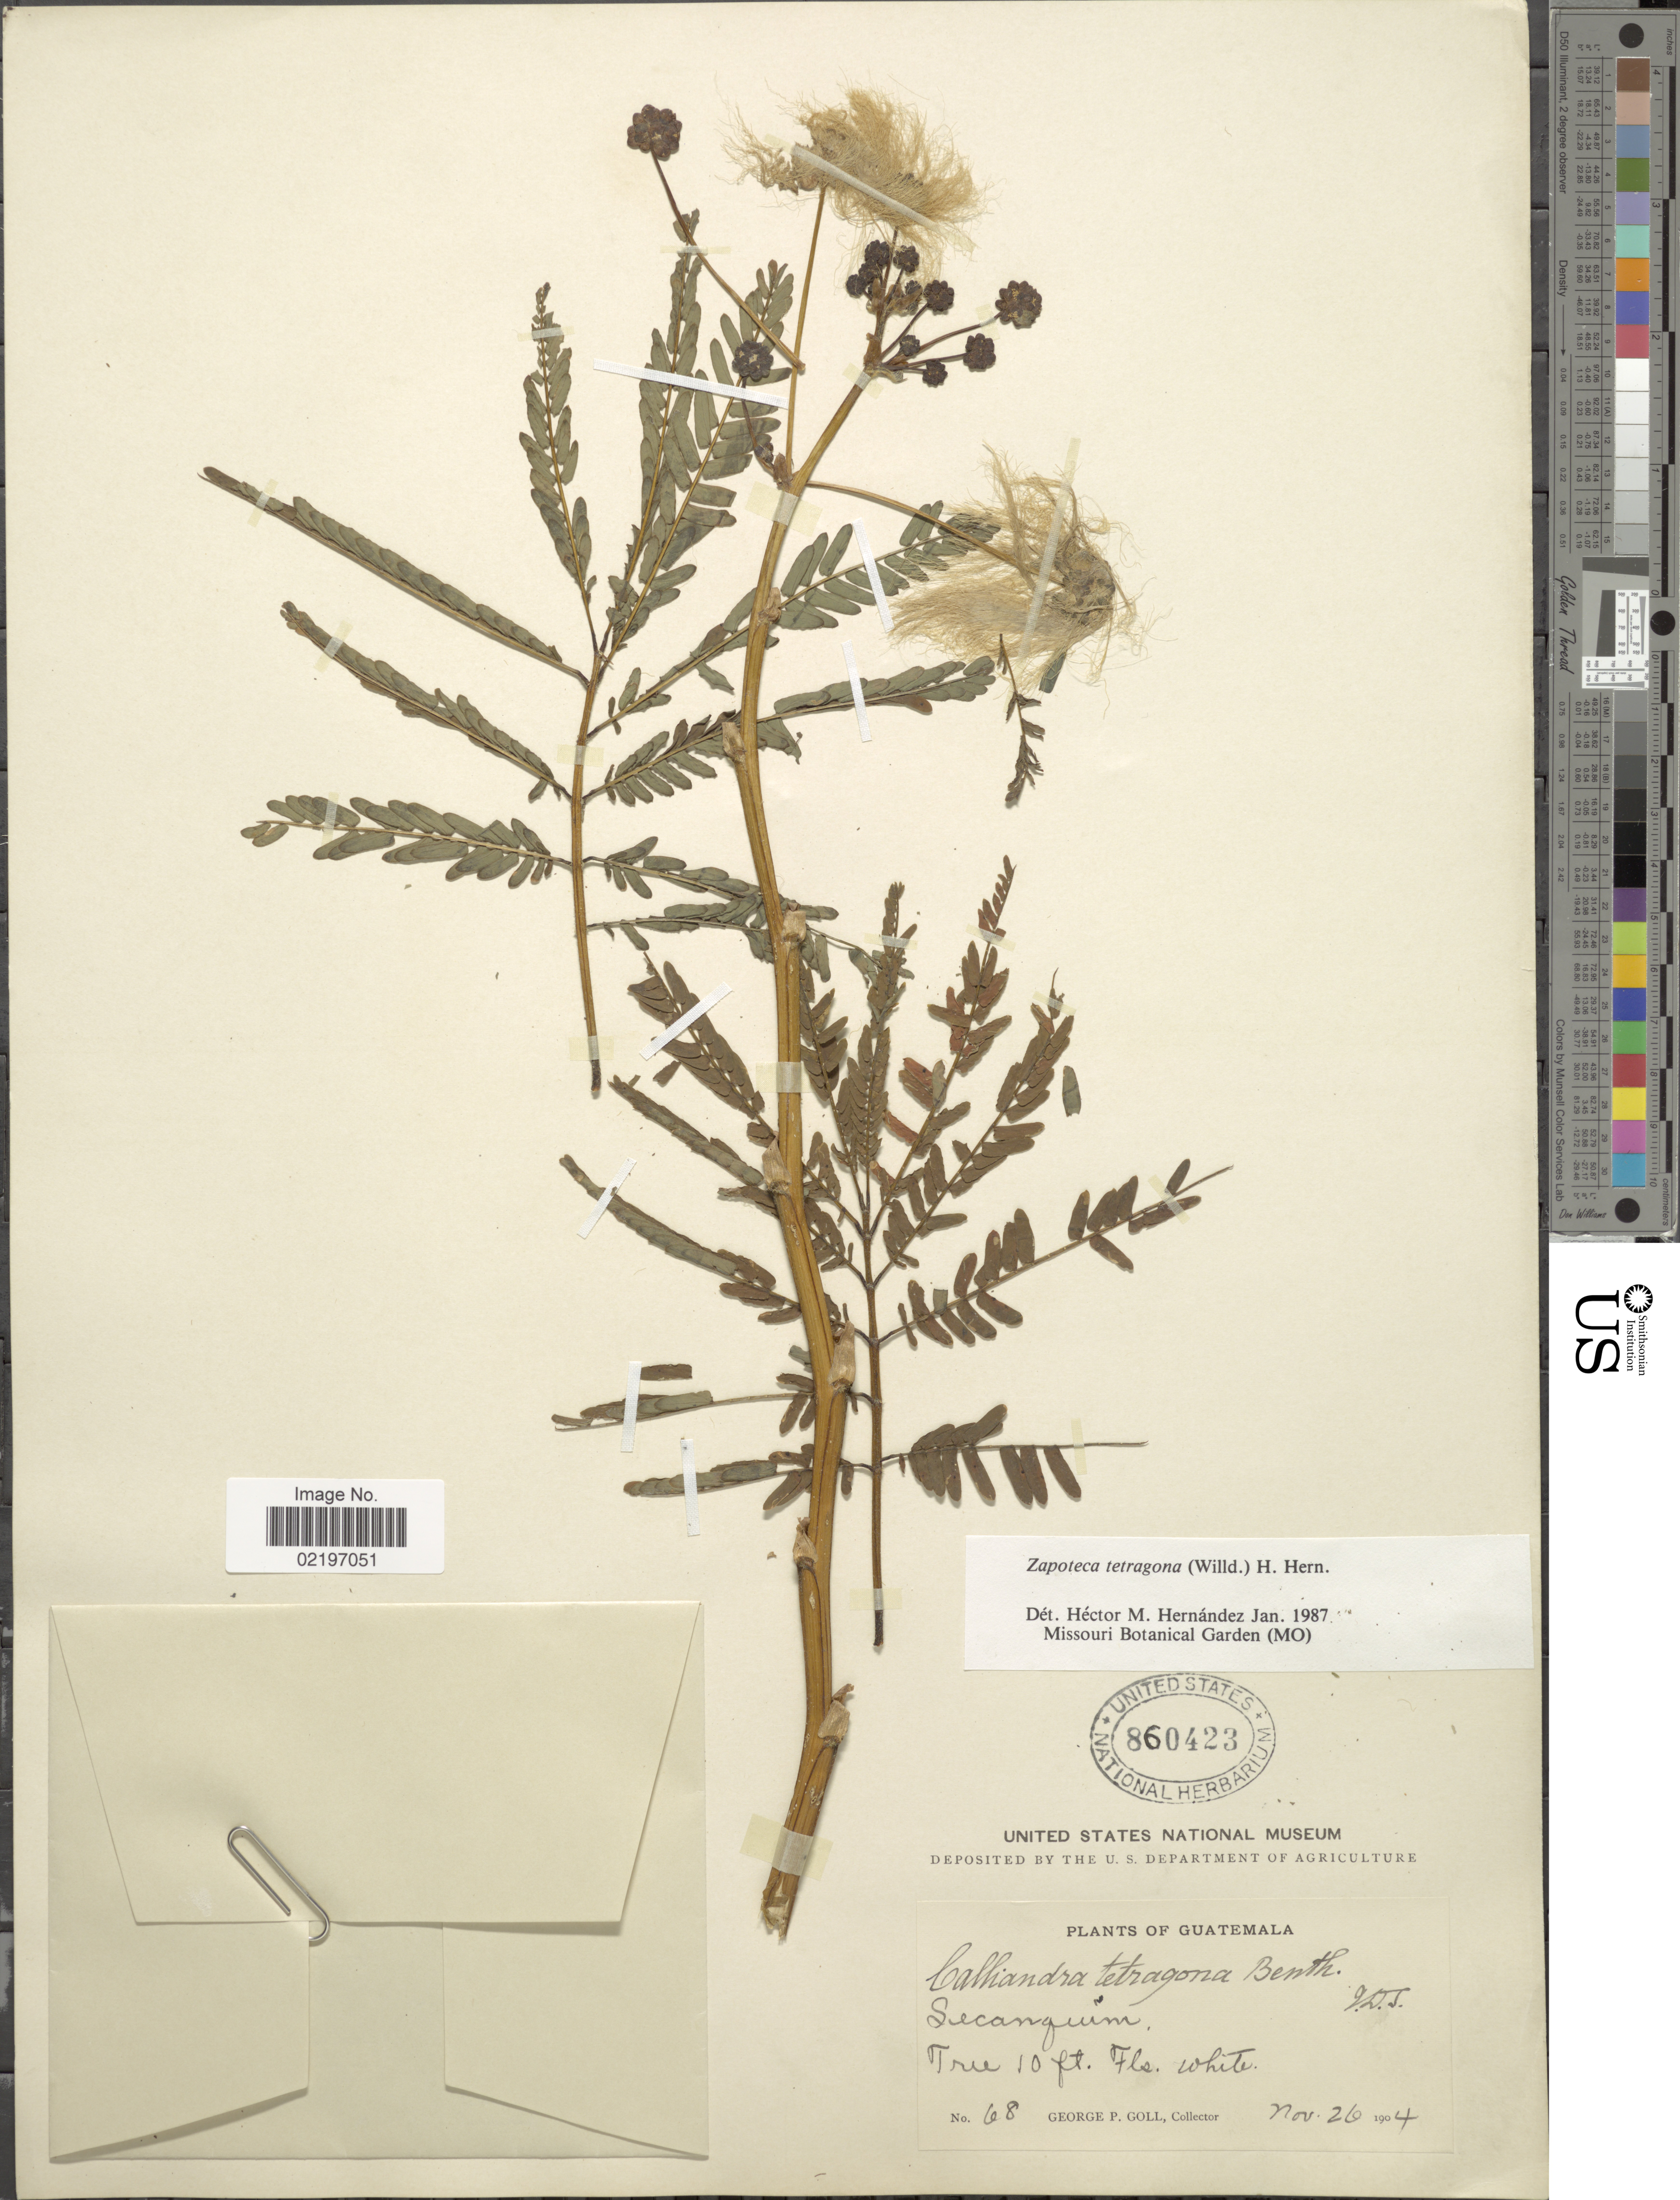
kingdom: Plantae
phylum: Tracheophyta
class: Magnoliopsida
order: Fabales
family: Fabaceae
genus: Zapoteca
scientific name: Zapoteca tetragona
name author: (Willd.) H.M. Hern.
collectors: G. P. Goll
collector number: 68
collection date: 1904-11-26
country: Guatemala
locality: Secanguim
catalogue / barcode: US 860423